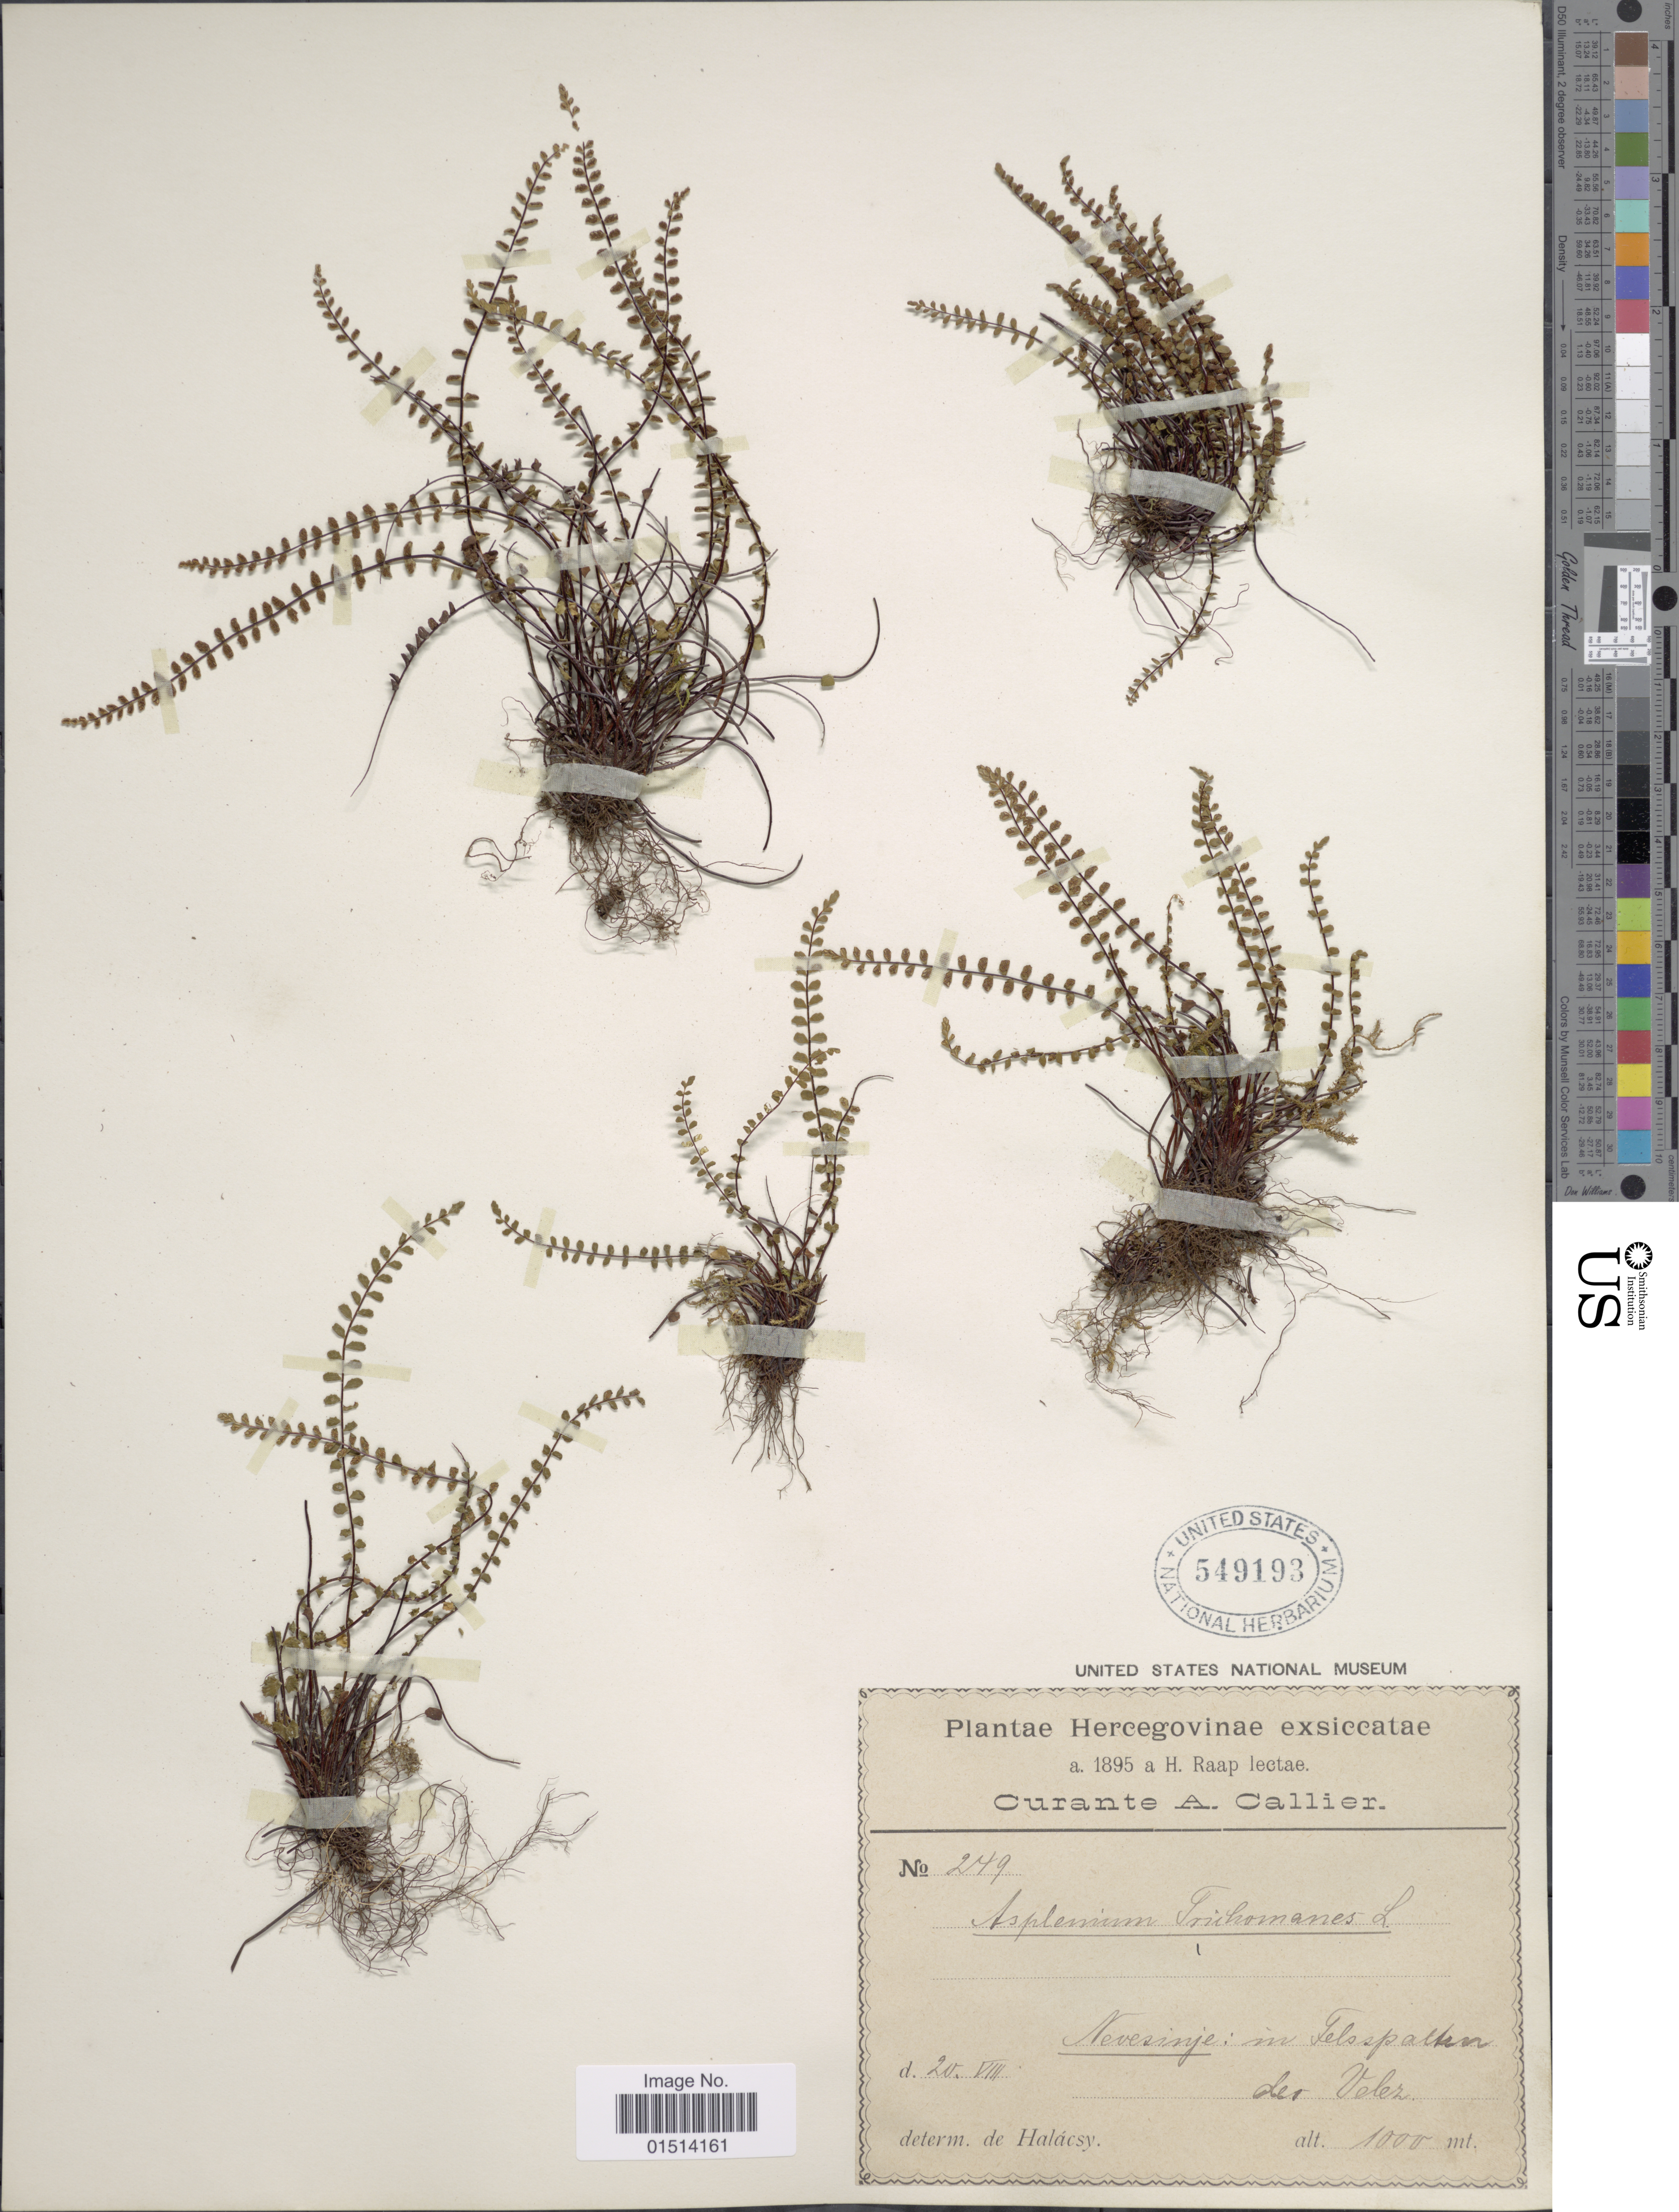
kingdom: Plantae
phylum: Tracheophyta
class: Polypodiopsida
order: Polypodiales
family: Aspleniaceae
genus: Asplenium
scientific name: Asplenium trichomanes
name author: L.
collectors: H. Raap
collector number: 249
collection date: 1895-08-20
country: Bosnia and Herzegovina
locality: Nevesinje: in Gelspatkar der Velez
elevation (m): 1000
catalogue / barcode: US 549193